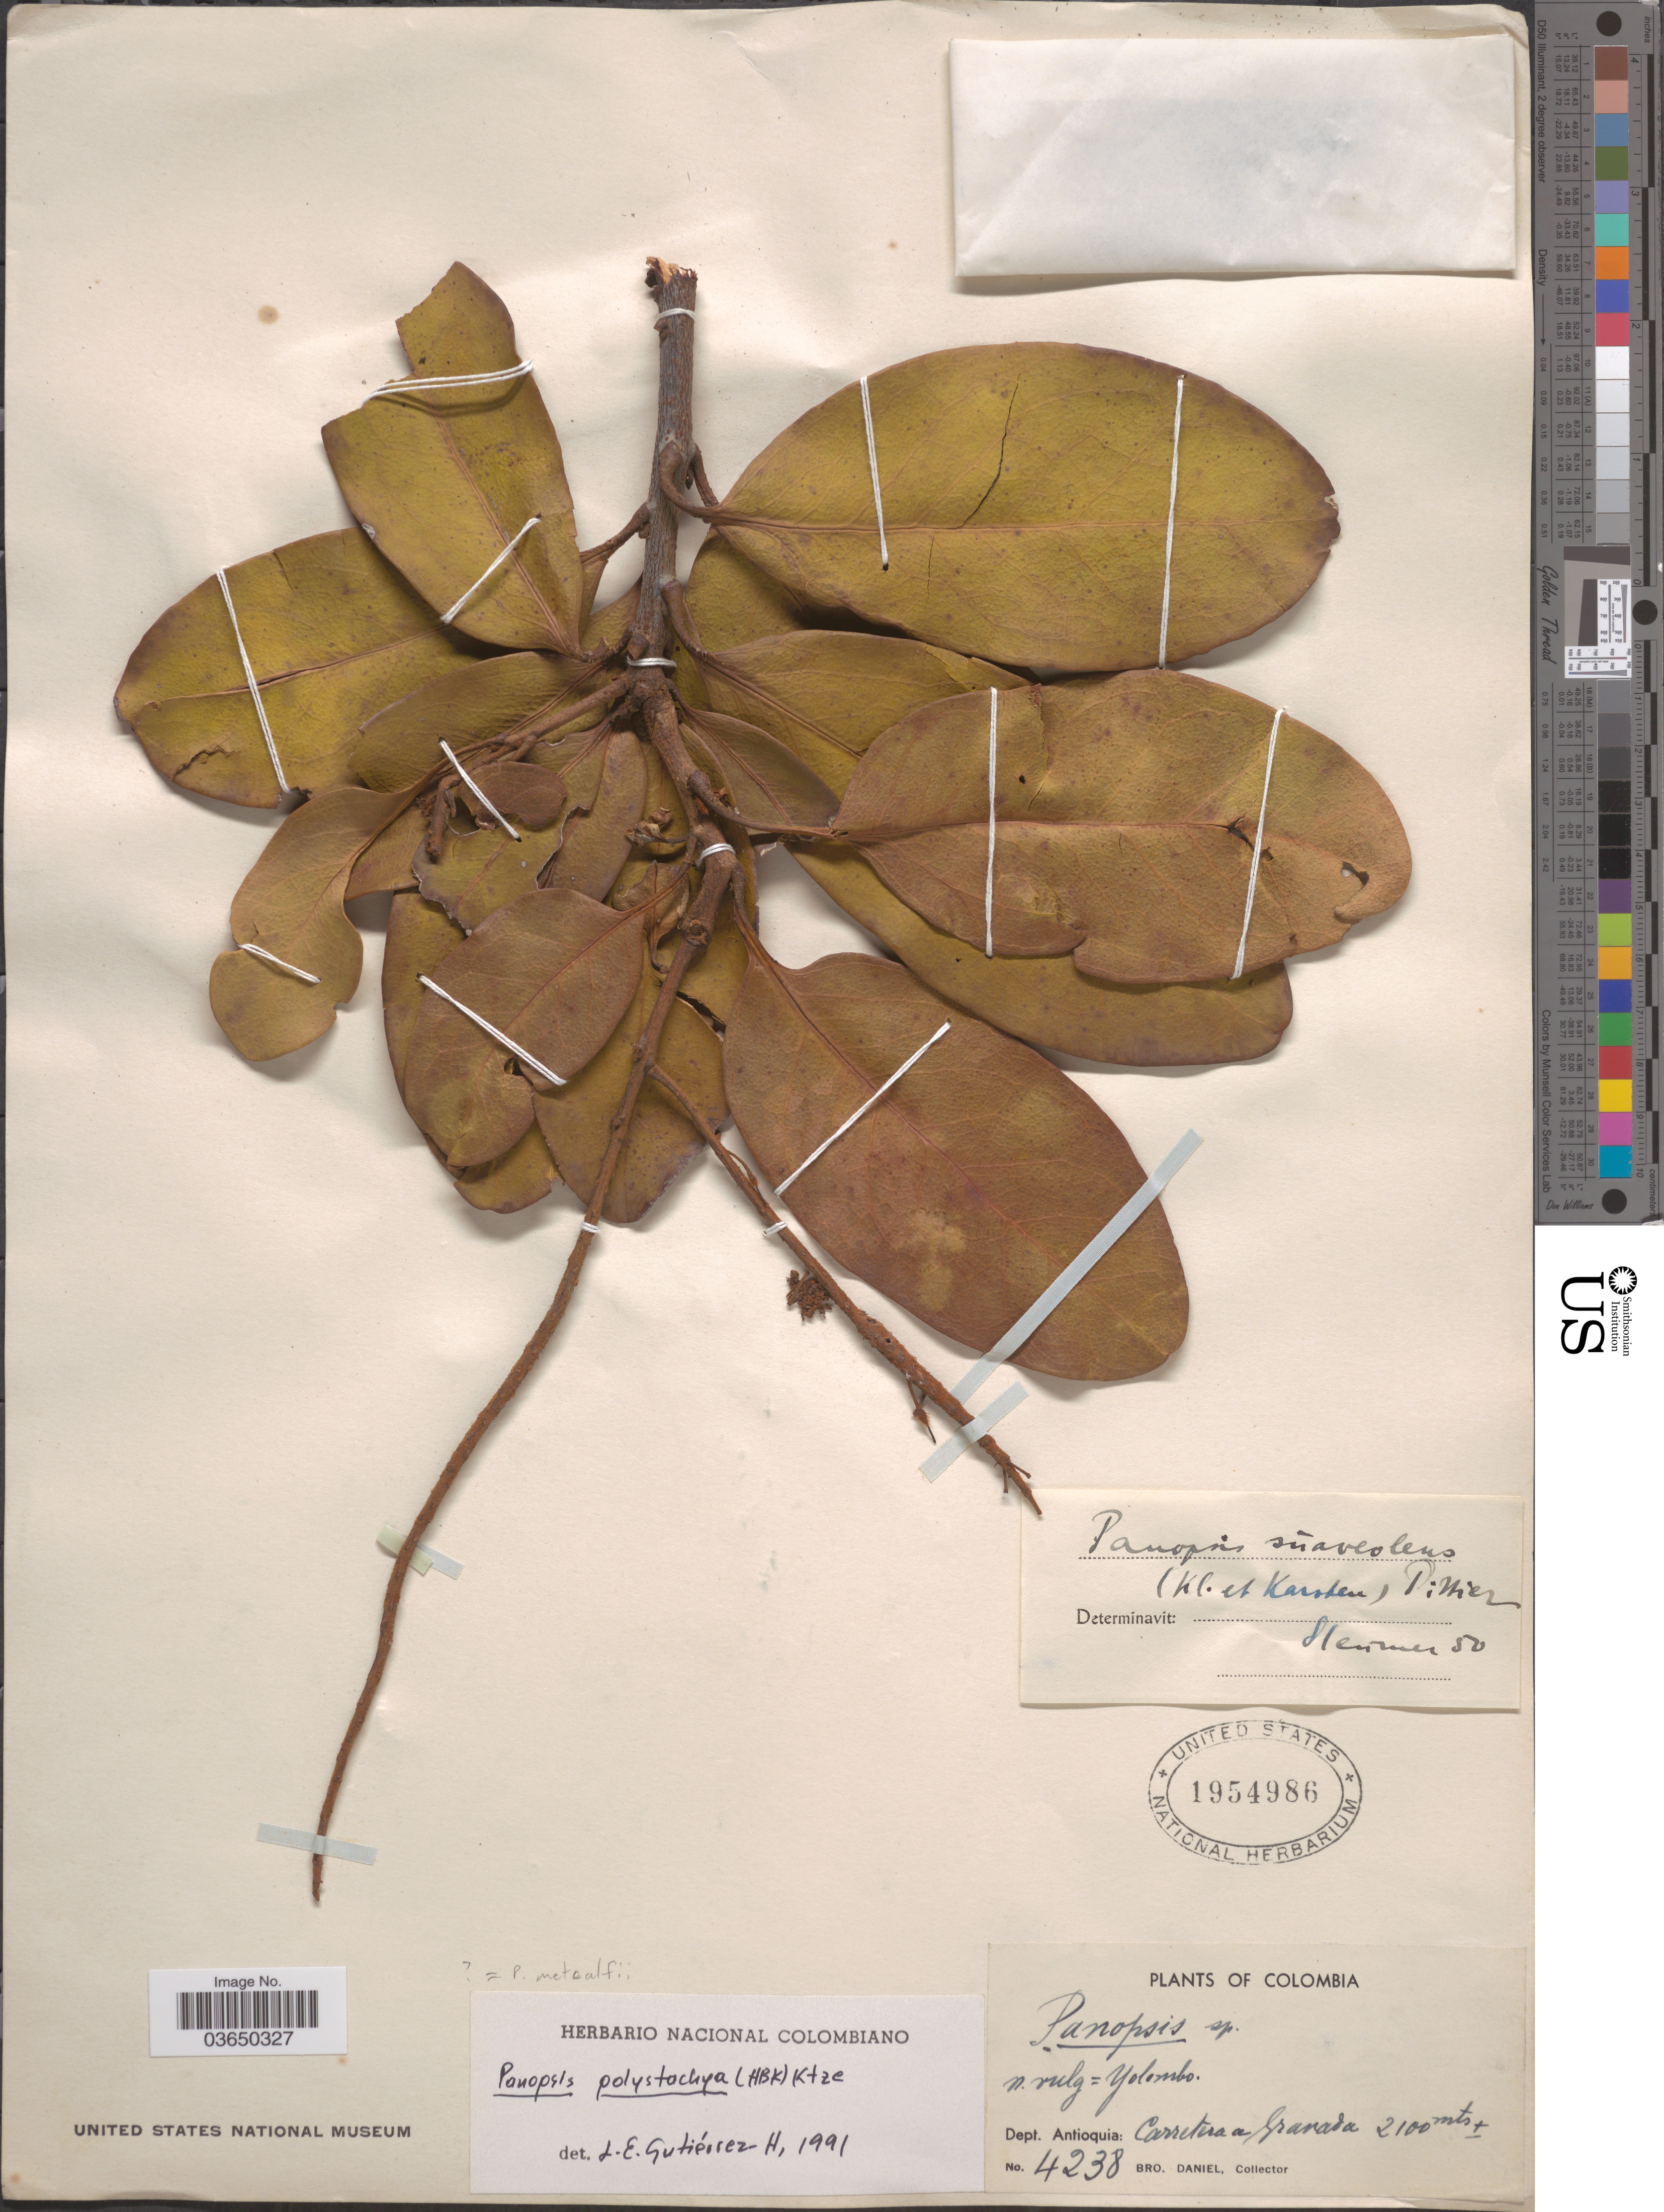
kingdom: Plantae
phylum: Tracheophyta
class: Magnoliopsida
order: Proteales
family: Proteaceae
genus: Panopsis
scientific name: Panopsis metcalfii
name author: Killip & Cuatrec.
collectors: Bro. Daniel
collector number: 4238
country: Colombia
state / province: Antioquia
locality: Dept. Antioquia: Carretera a Granada.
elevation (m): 2100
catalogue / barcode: US 1954986